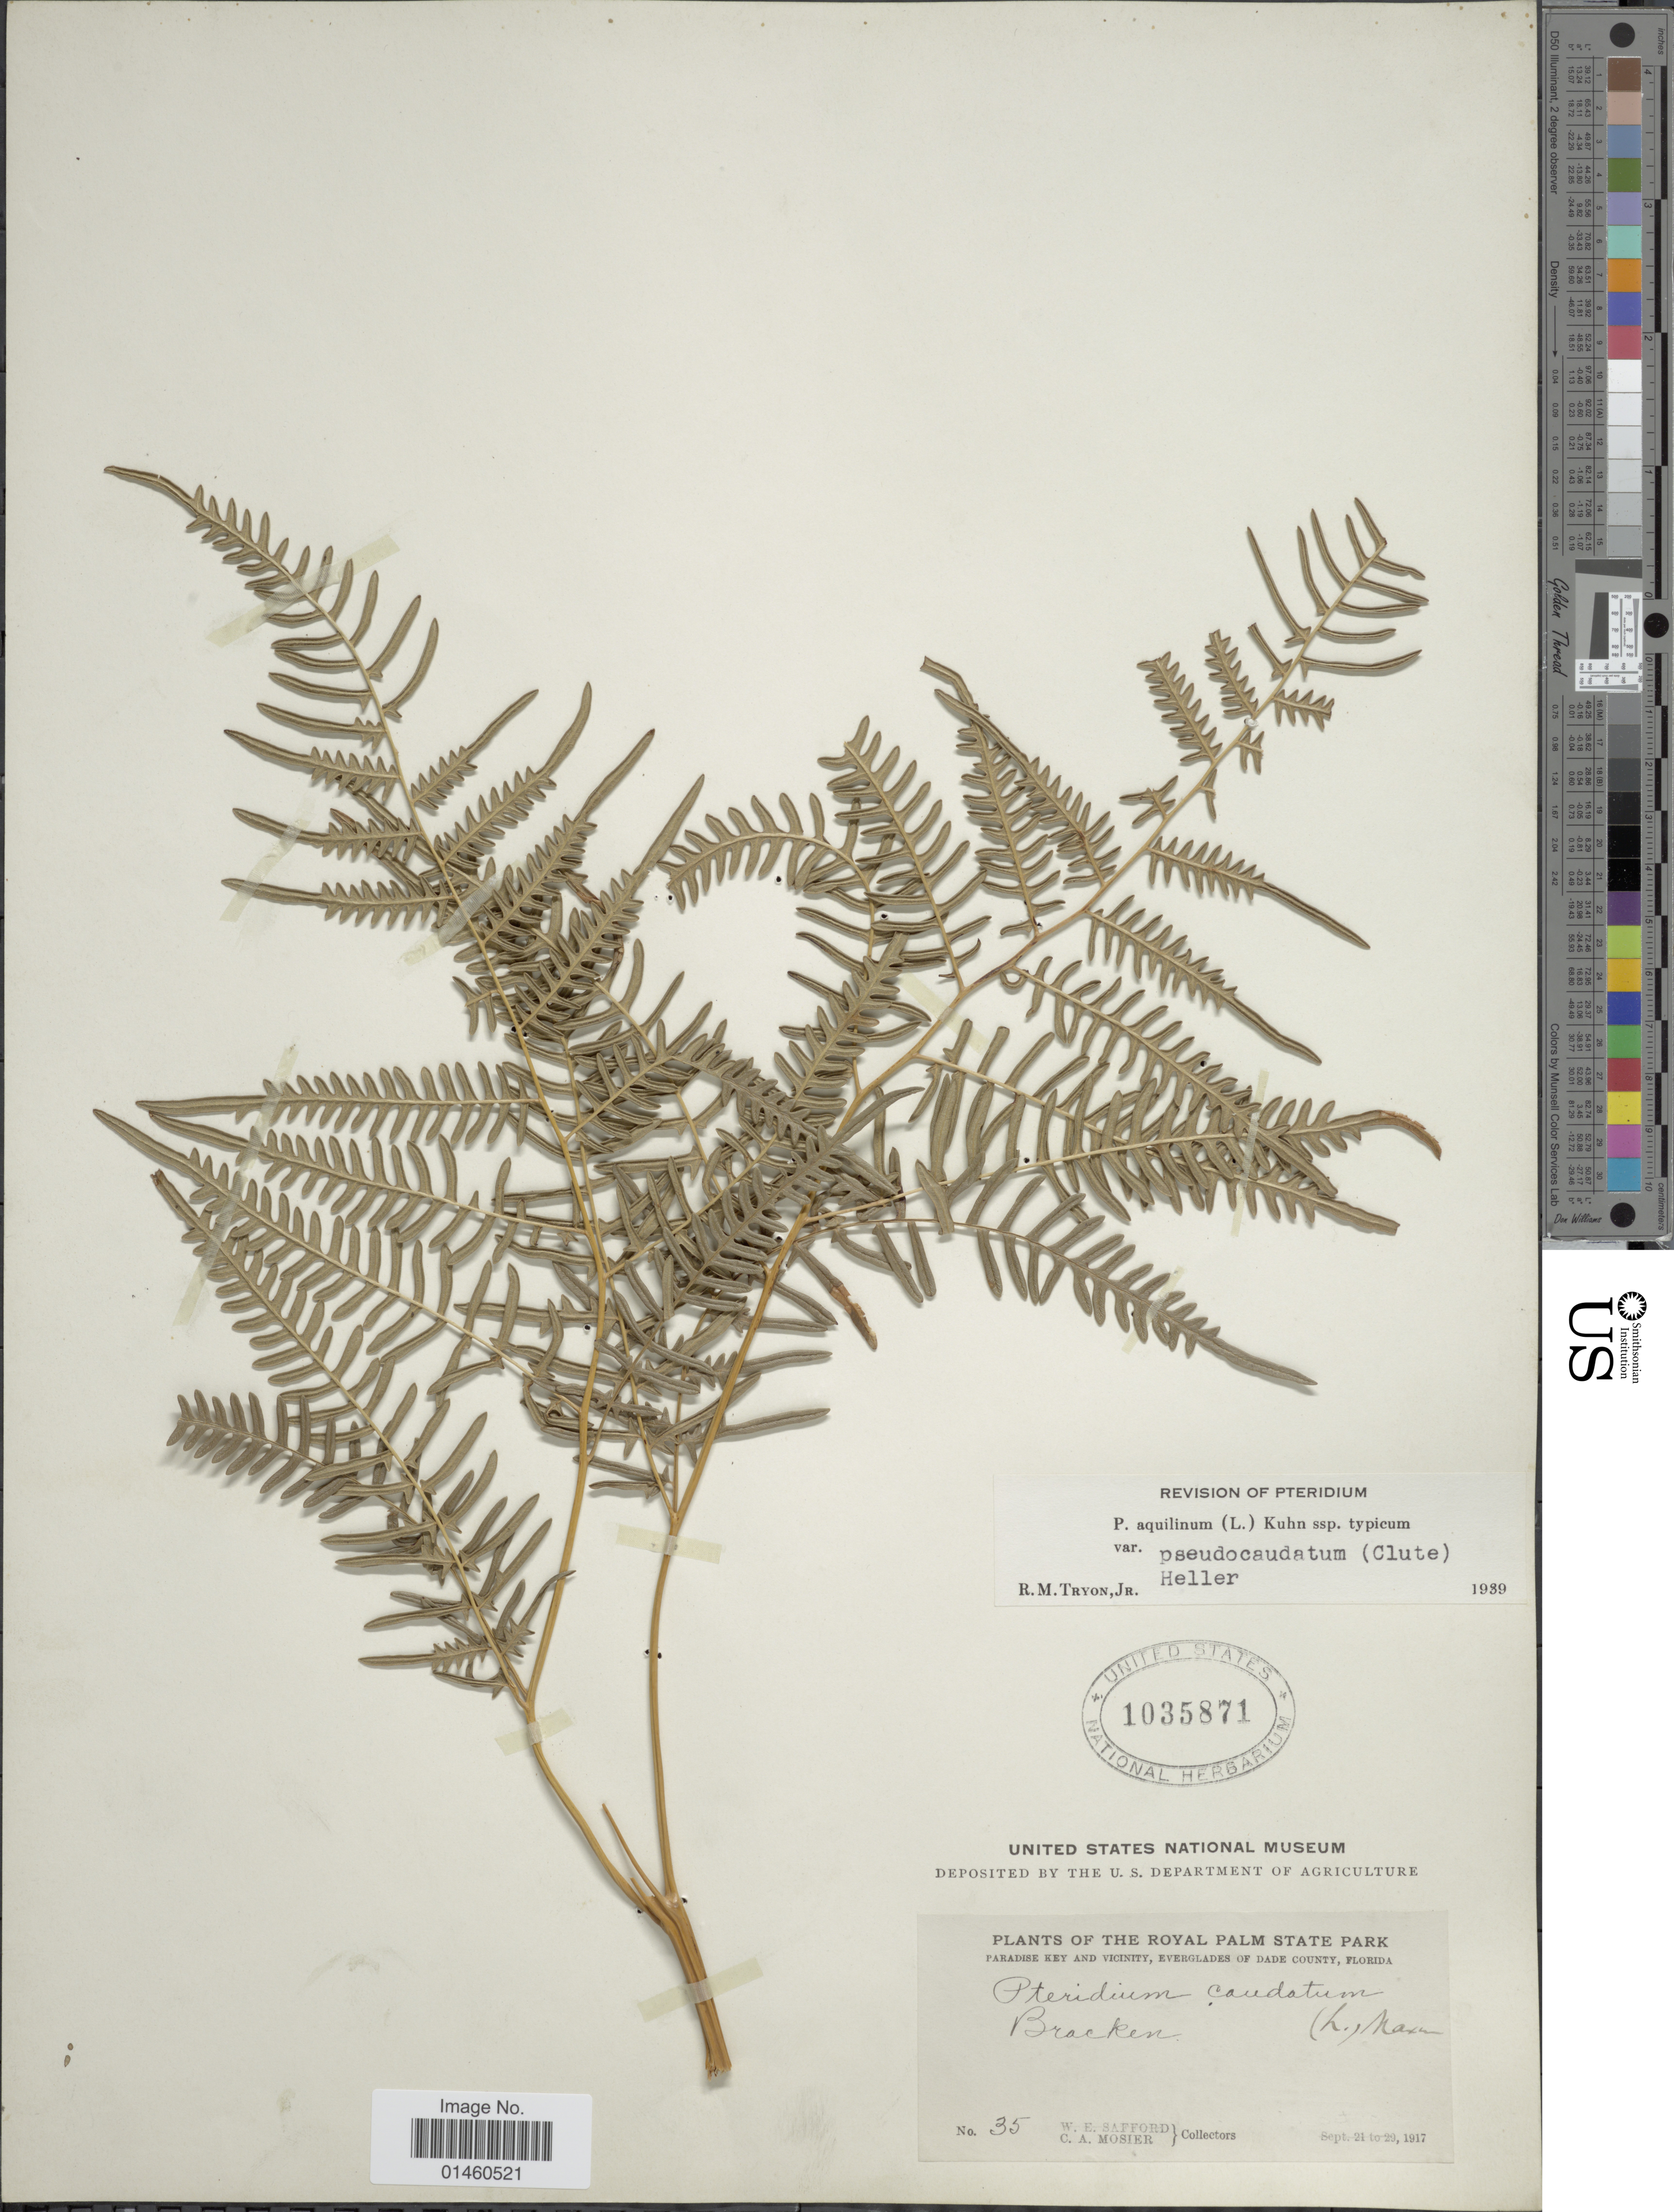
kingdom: Plantae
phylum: Tracheophyta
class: Polypodiopsida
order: Polypodiales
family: Dennstaedtiaceae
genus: Pteridium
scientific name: Pteridium aquilinum var. pseudocaudatum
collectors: W. E. Safford & C. A. Mosier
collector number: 35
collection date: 1917-09-21/1917-09-29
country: United States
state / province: Florida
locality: Royal Palm State Park, Paradise Key and vicinity, Everglades of Dade County.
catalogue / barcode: US 1035871